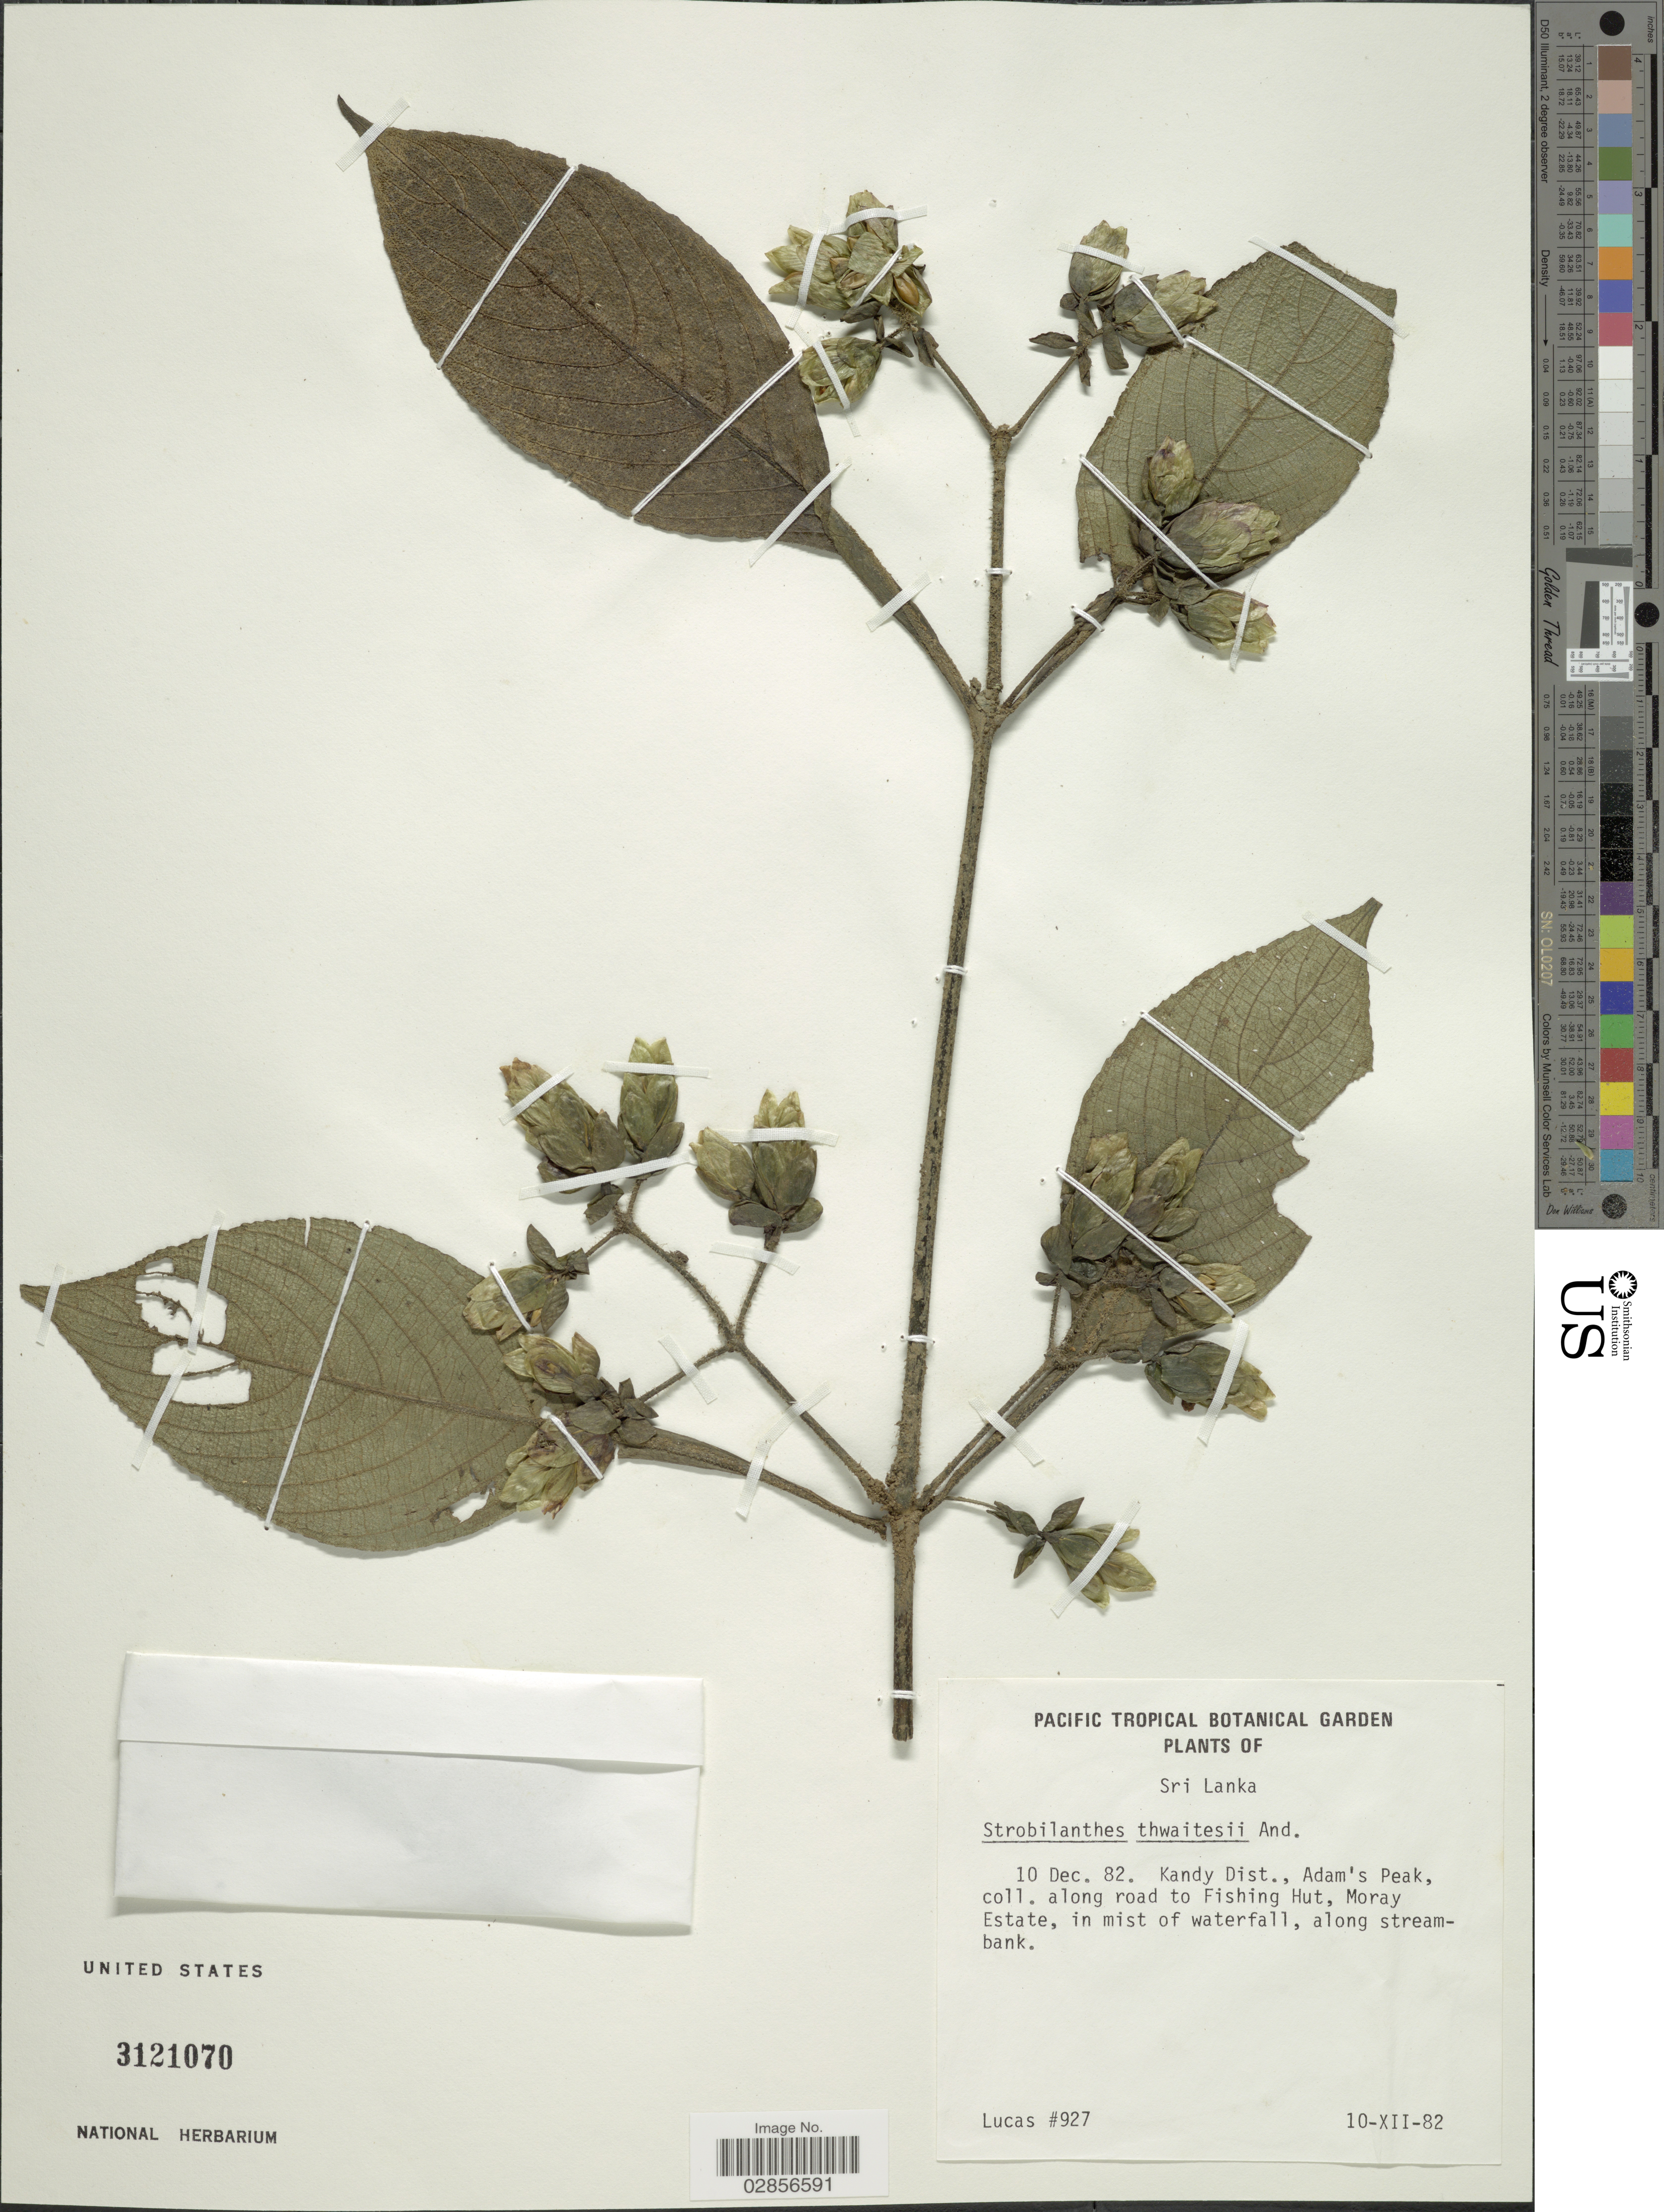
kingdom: Plantae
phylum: Tracheophyta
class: Magnoliopsida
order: Lamiales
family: Acanthaceae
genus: Strobilanthes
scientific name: Strobilanthes thwaitesii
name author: T. Anderson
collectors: Lucas, --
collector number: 927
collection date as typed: Transcribed d/m/y: 10/12/82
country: Sri Lanka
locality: Kandy Dist., Adam's Peak, along road to Fishing Hut, Moray Estate.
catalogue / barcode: US 3121070